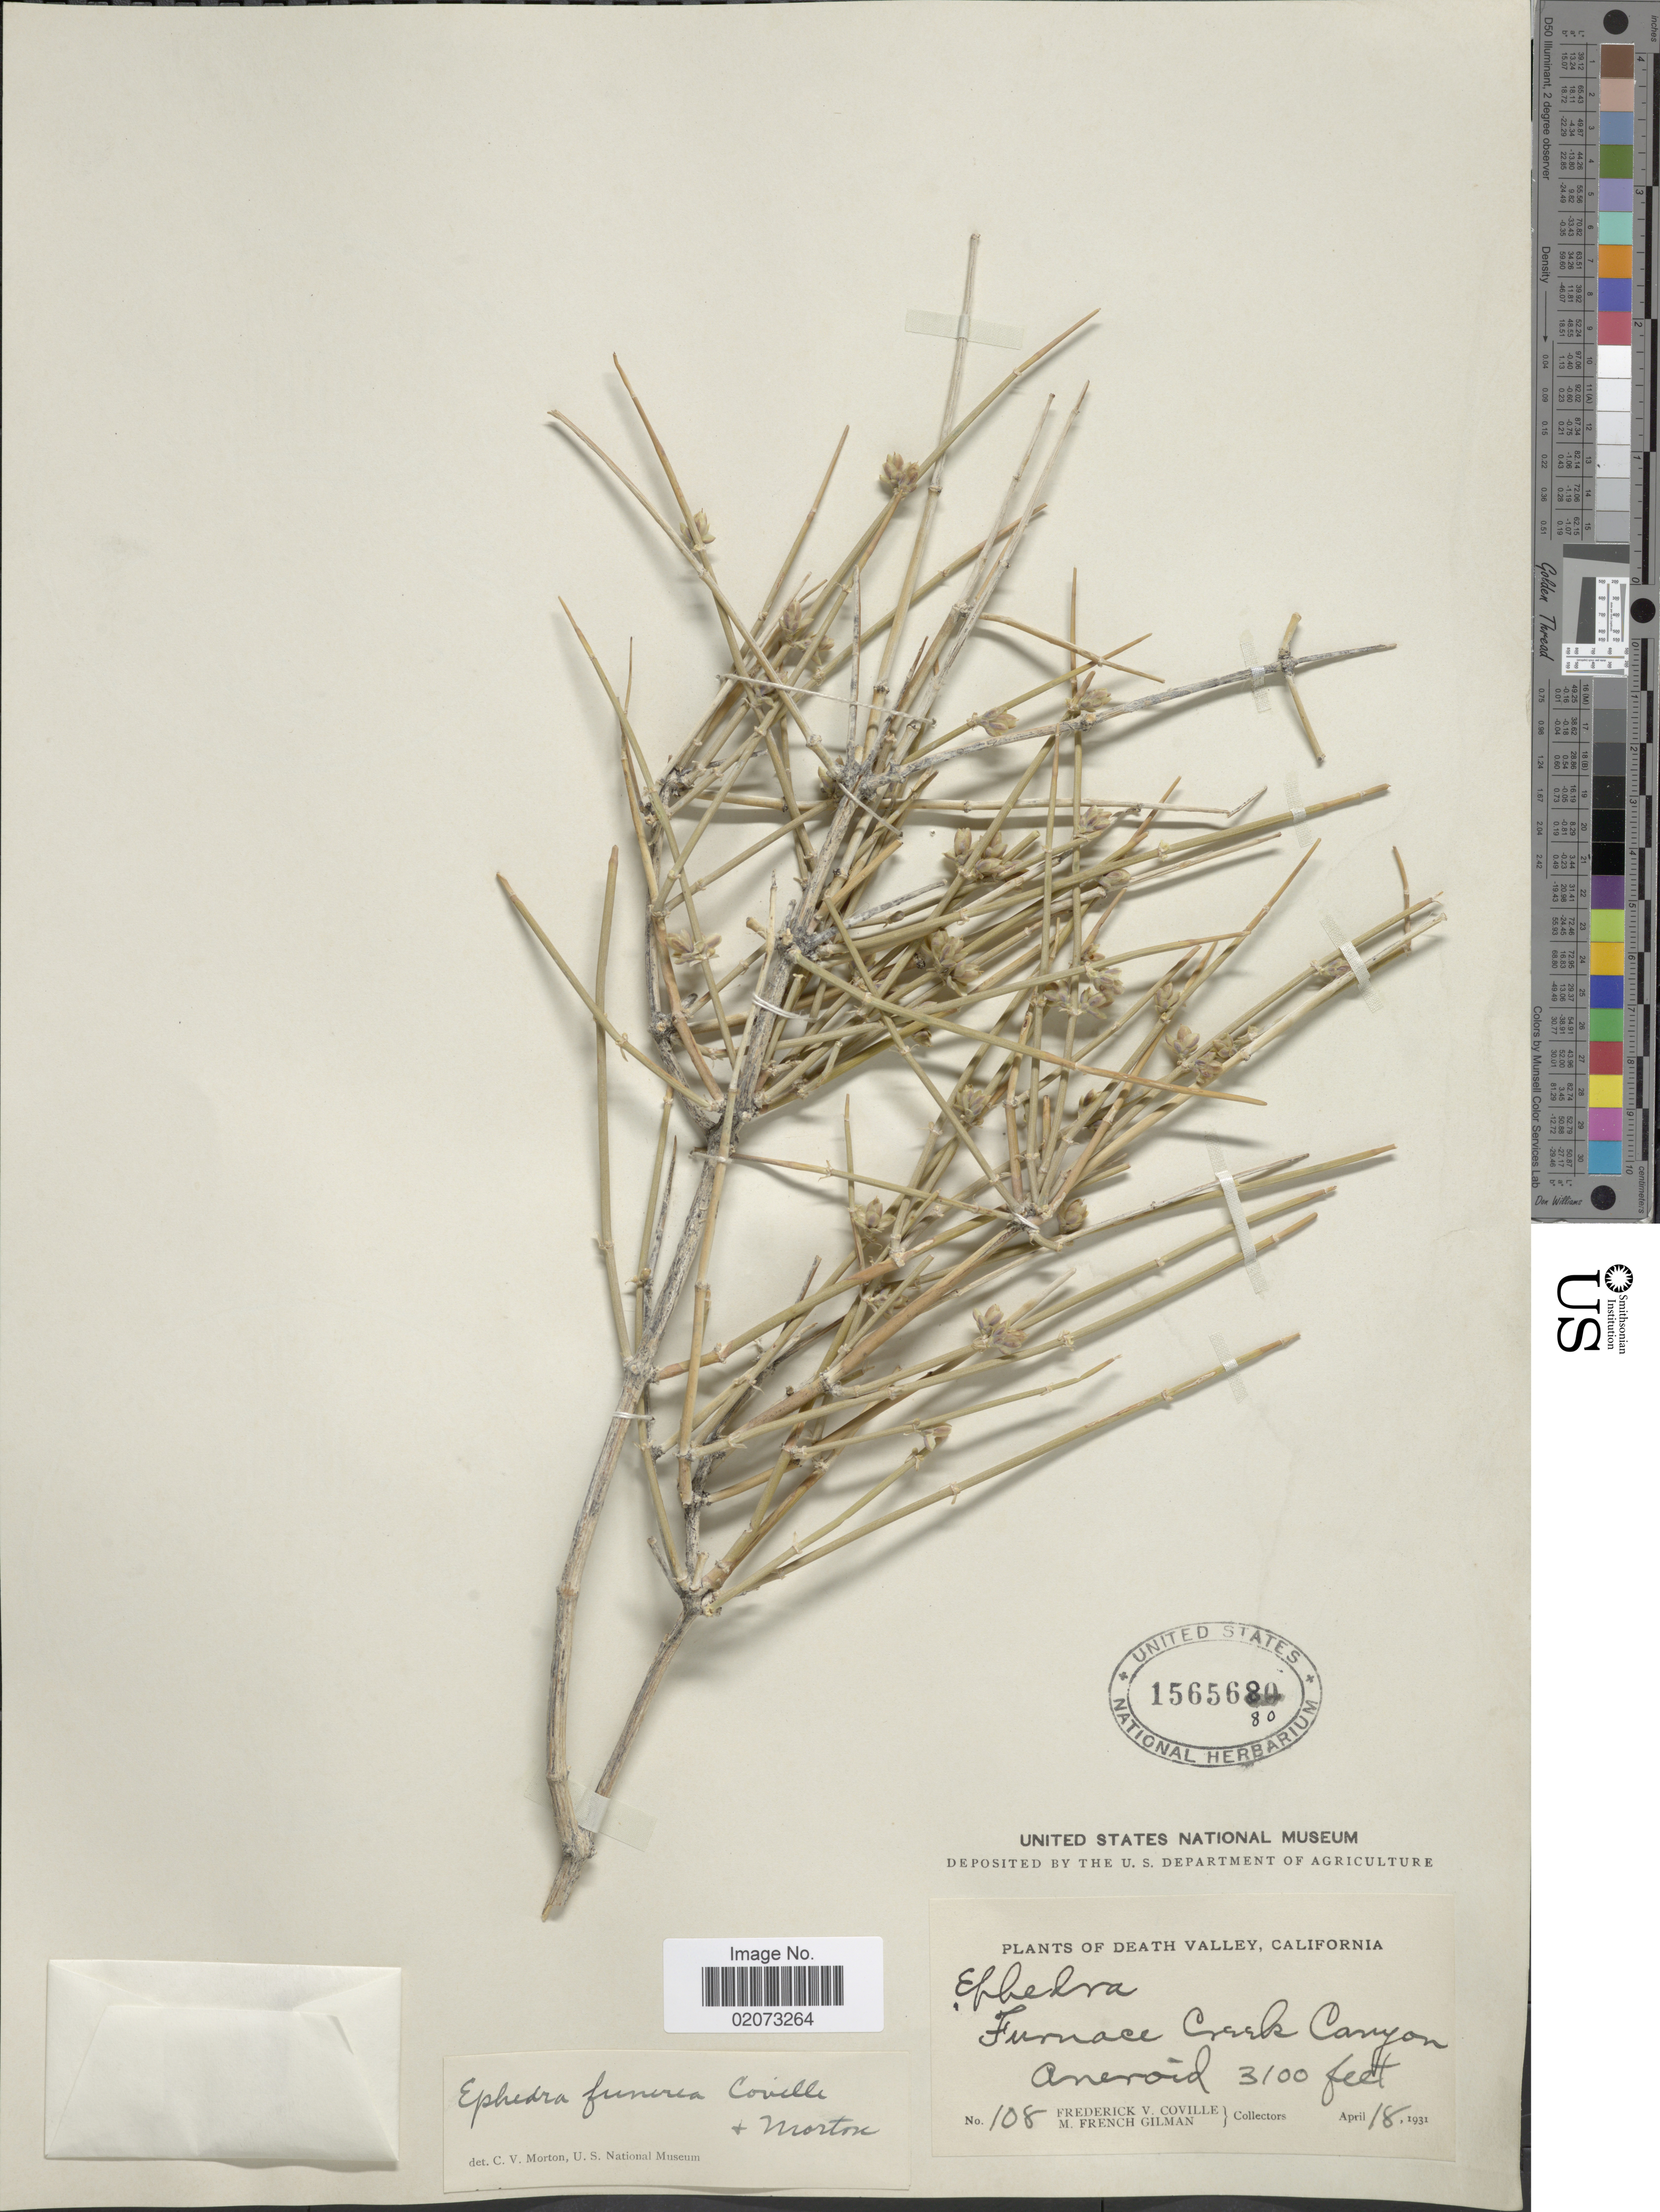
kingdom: Plantae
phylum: Tracheophyta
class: Gnetopsida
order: Ephedrales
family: Ephedraceae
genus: Ephedra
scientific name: Ephedra funerea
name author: Coville & C.V. Morton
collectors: F. V. Coville & M. F. Gilman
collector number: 108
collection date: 1931-04-18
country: United States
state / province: California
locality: Death Valley. Furnace Creek Canyon.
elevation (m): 945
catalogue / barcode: US 1565680